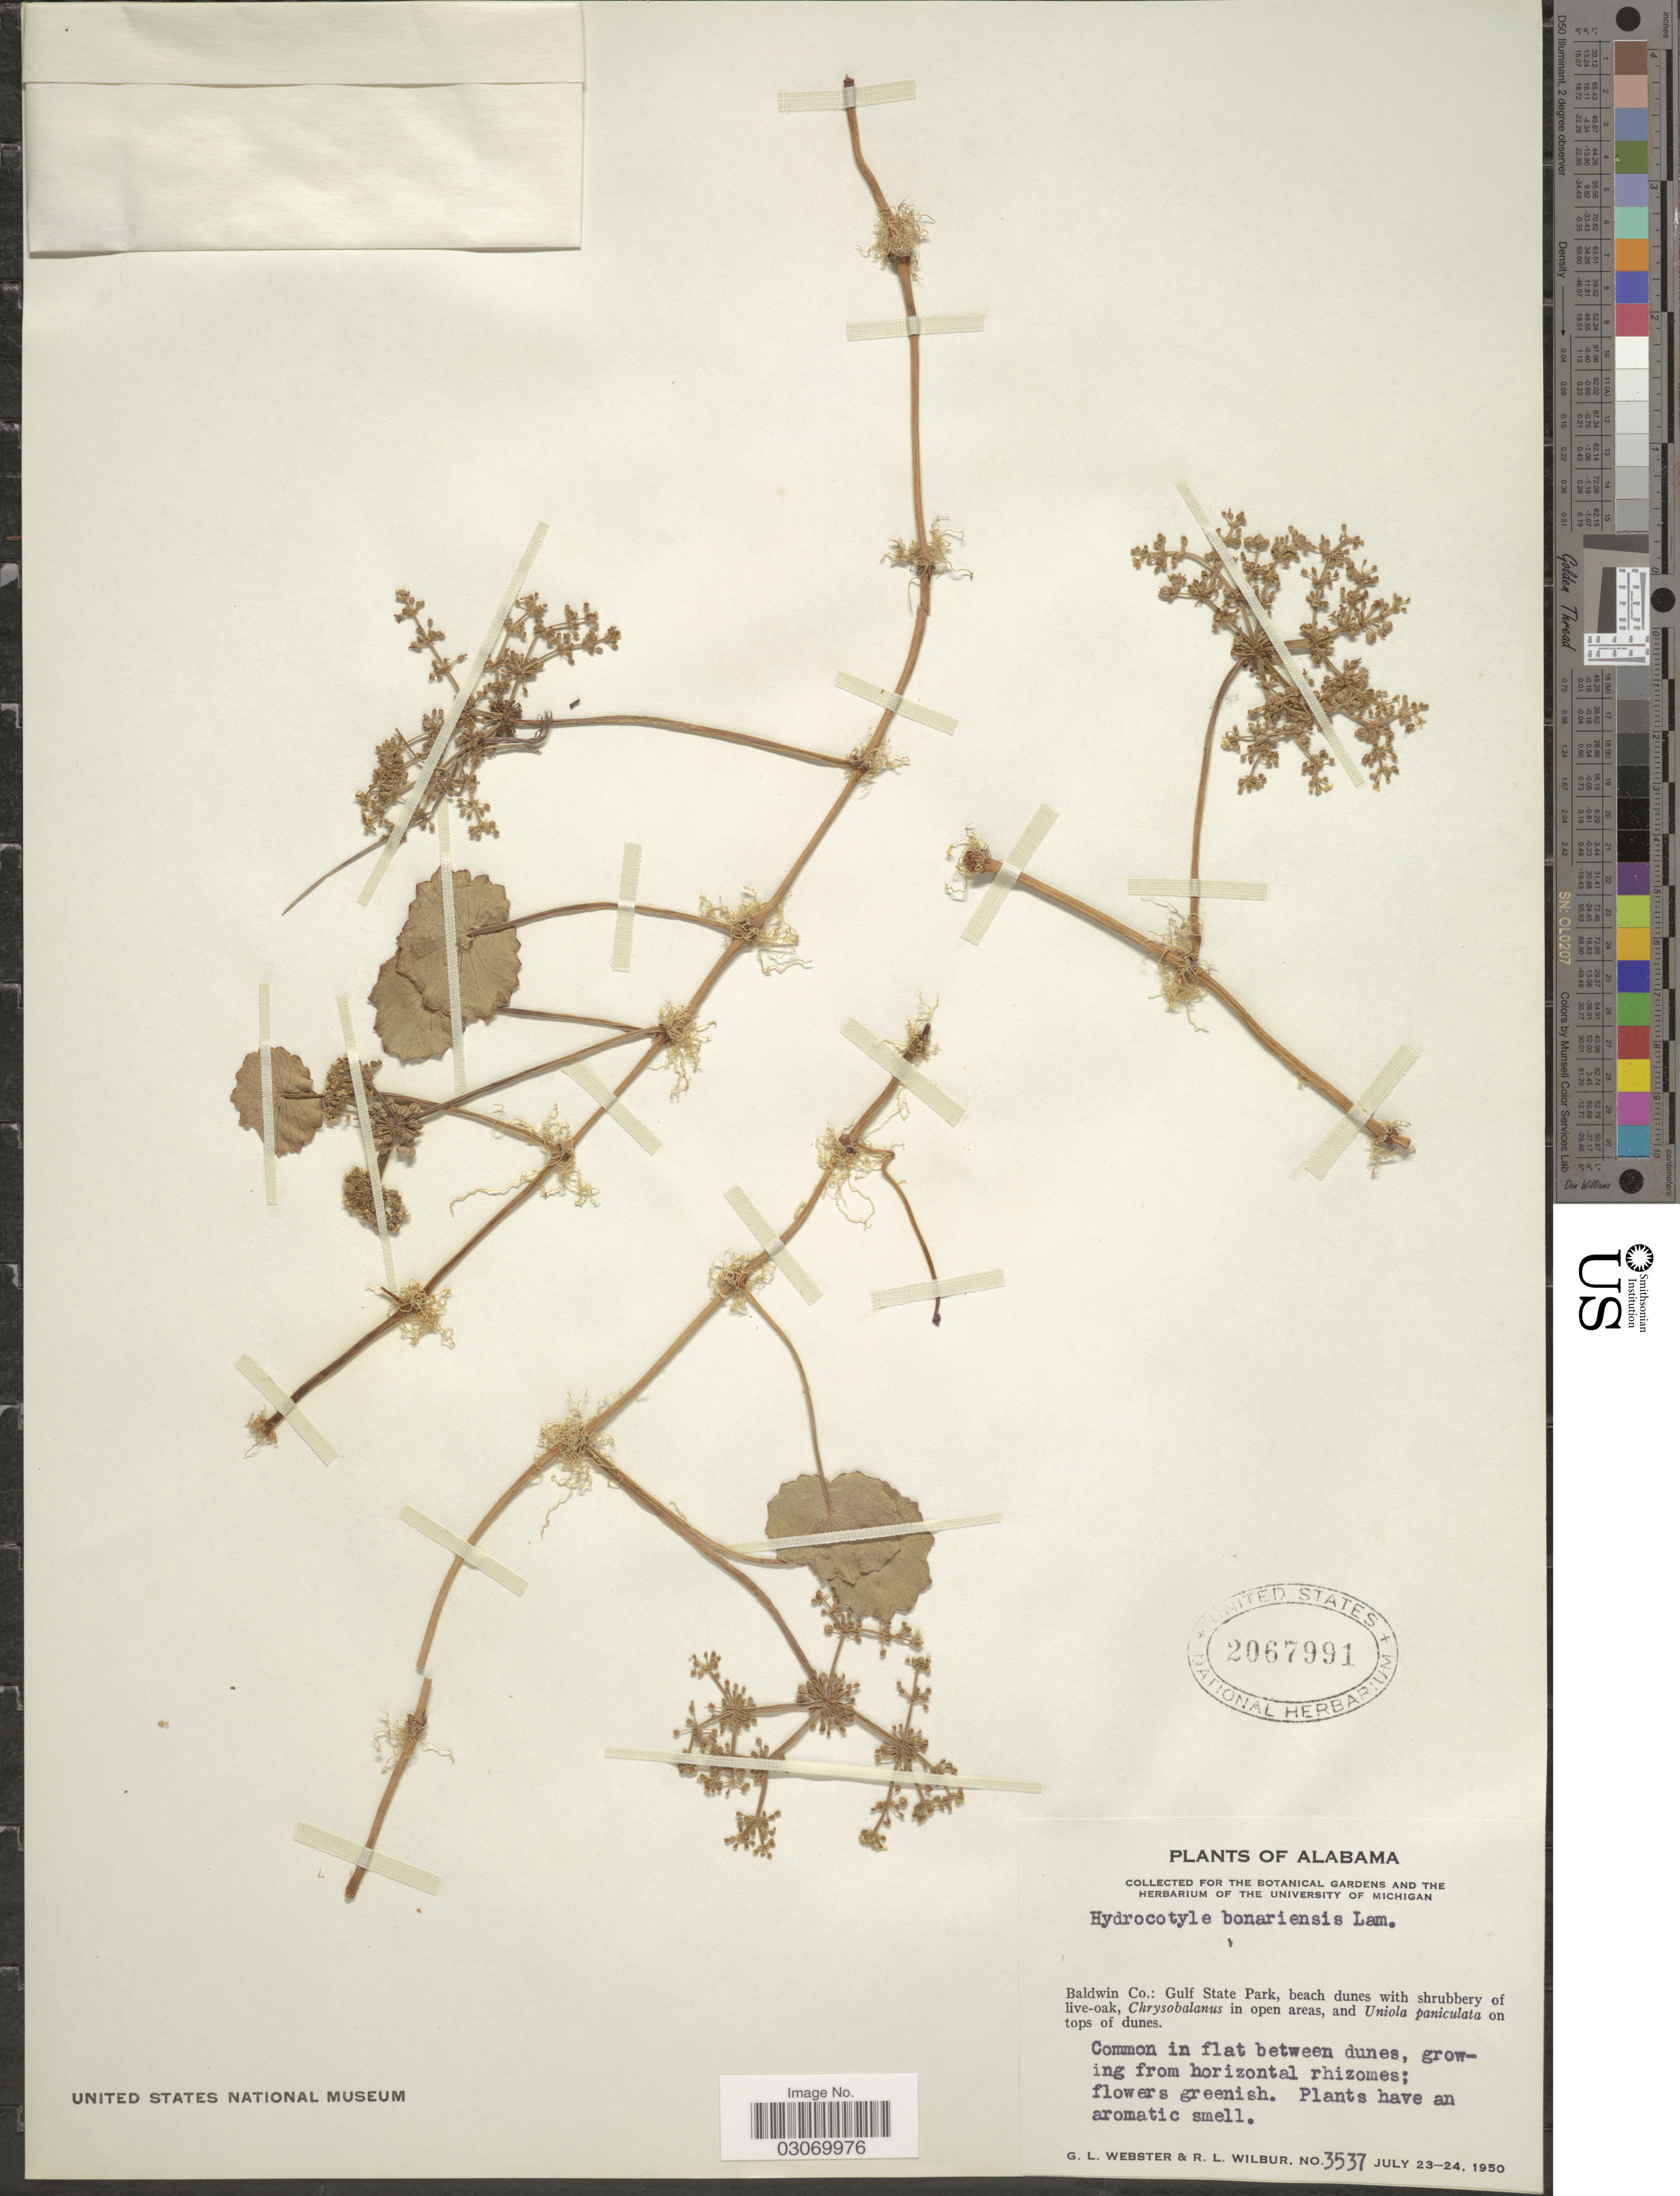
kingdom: Plantae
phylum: Tracheophyta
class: Magnoliopsida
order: Apiales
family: Araliaceae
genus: Hydrocotyle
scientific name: Hydrocotyle bonariensis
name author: Lam.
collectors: G. L. Webster & R. L. Wilbur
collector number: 3537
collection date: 1950-07-23/1950-07-24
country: United States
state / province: Alabama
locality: Baldwin Co.: Gulf State Park.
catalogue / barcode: US 2067991